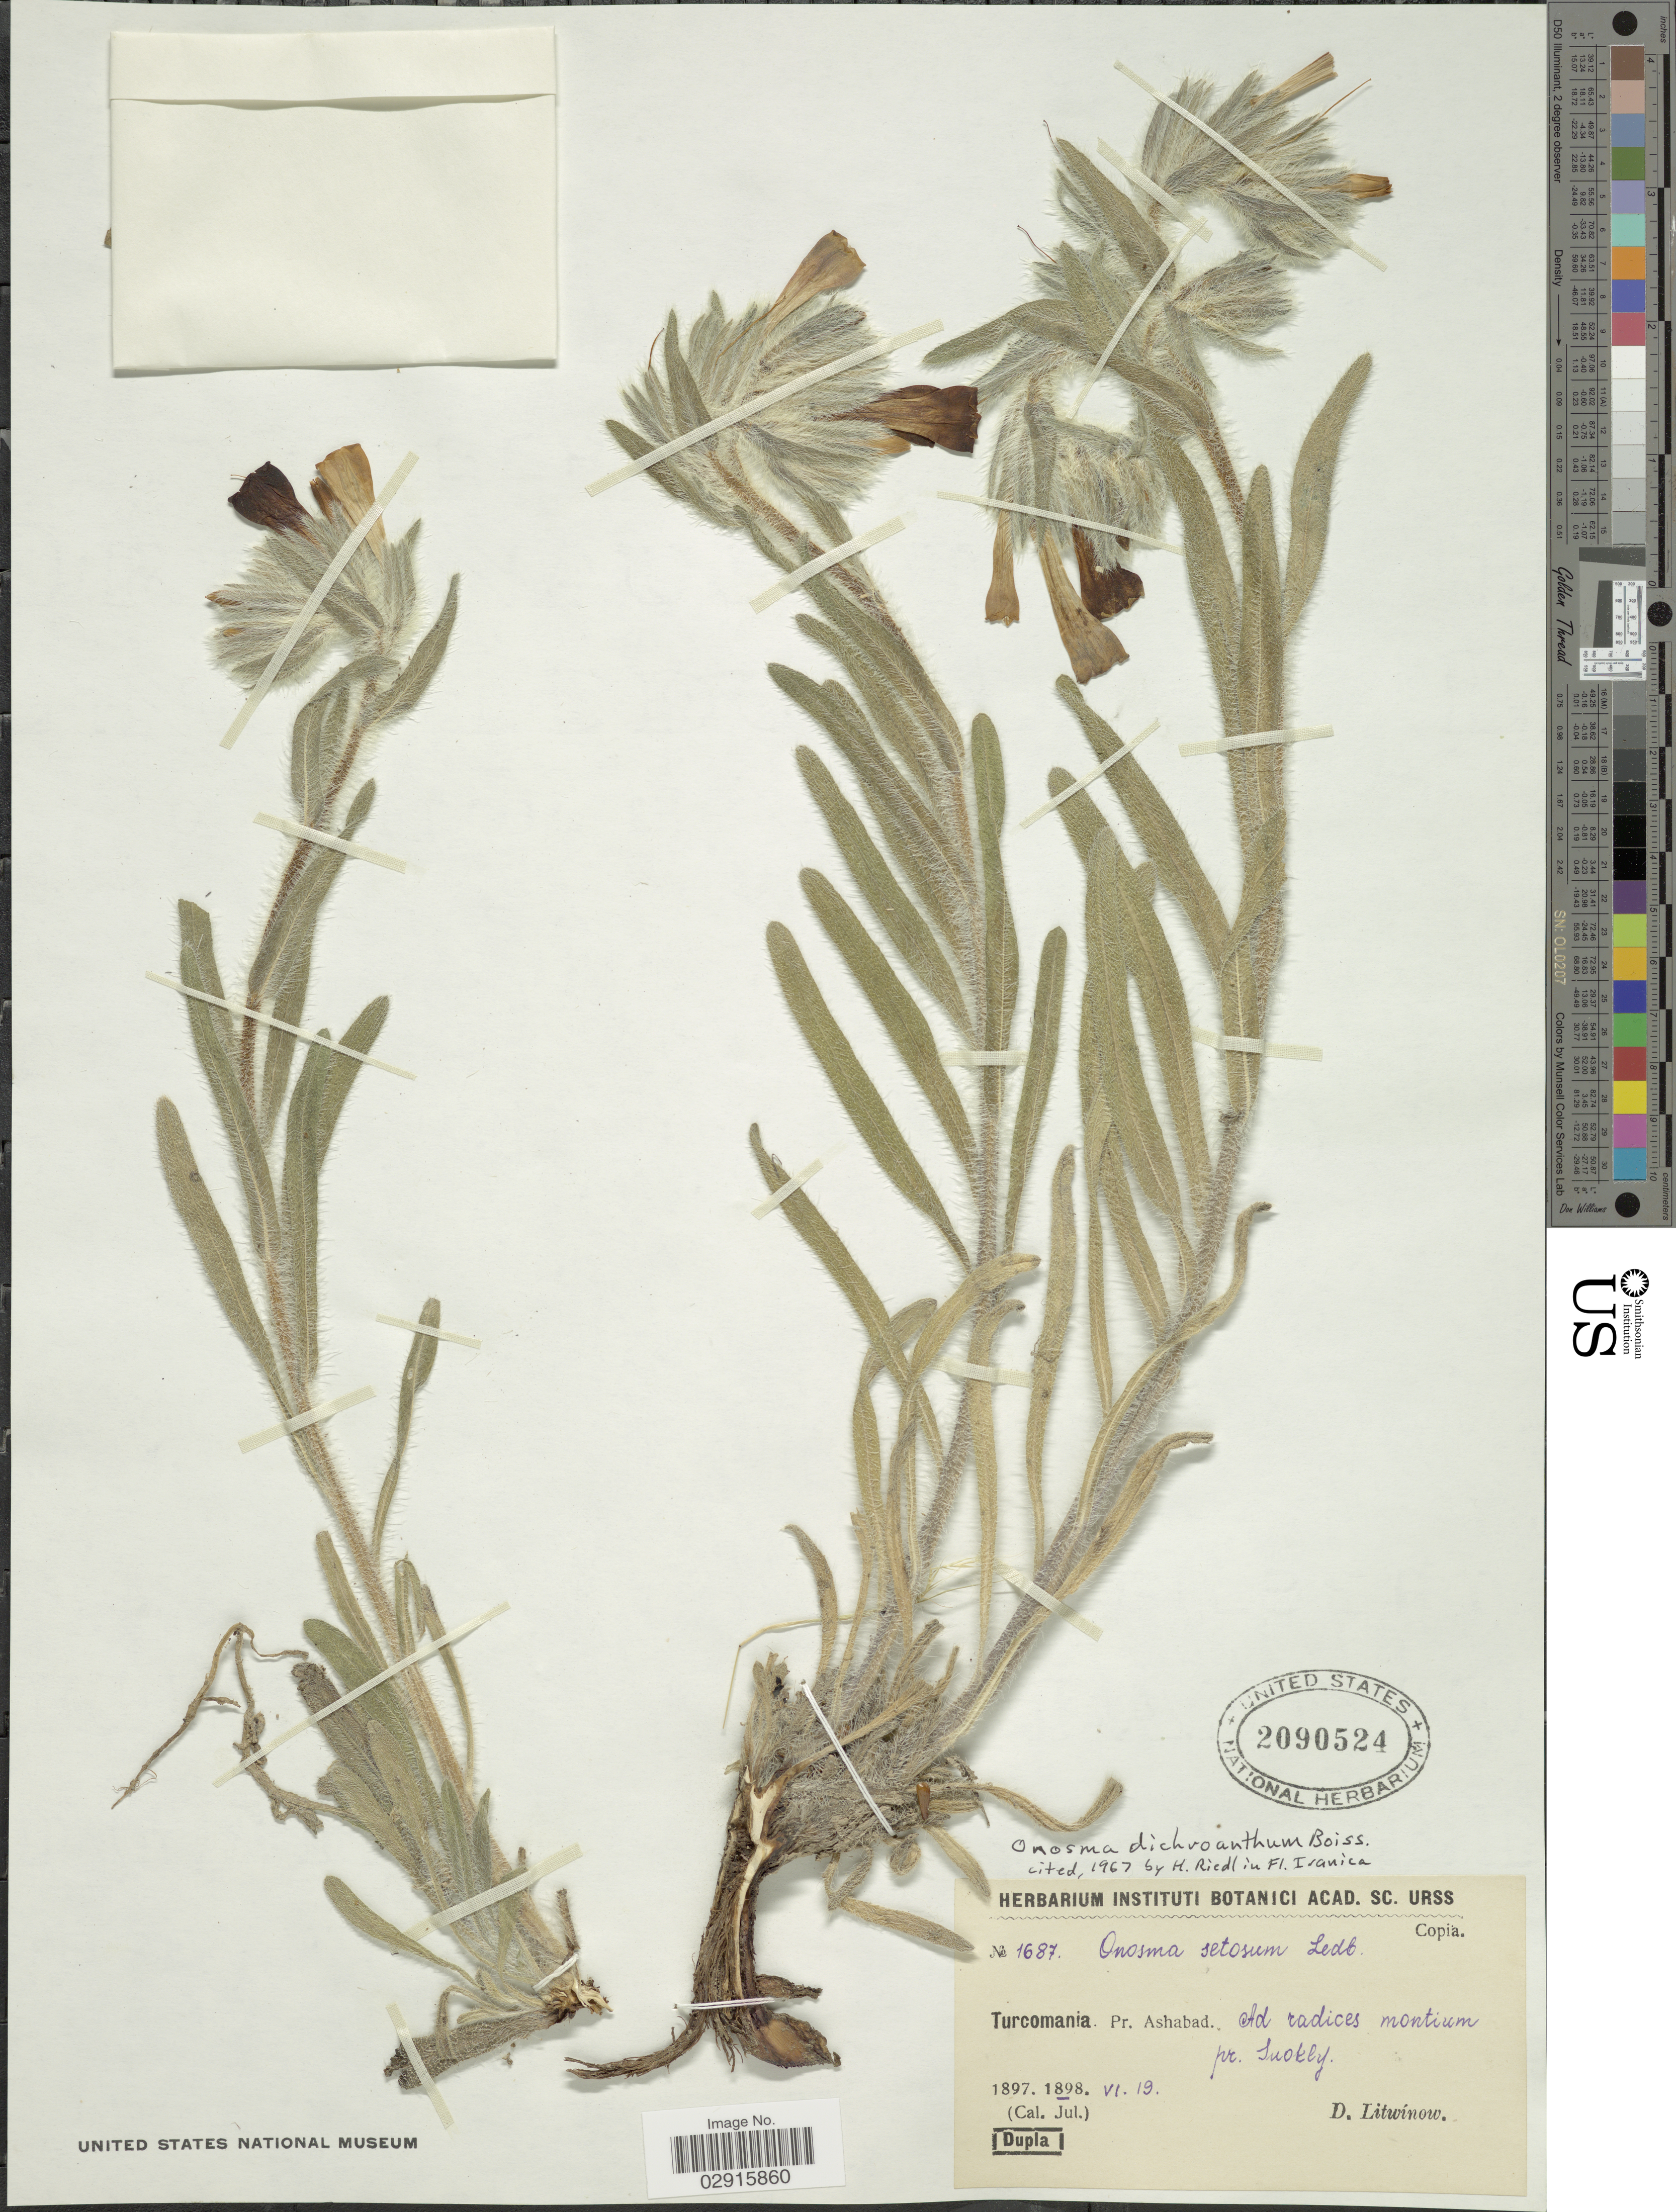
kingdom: Plantae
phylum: Tracheophyta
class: Magnoliopsida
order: Boraginales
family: Boraginaceae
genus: Onosma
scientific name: Onosma dichroantha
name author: Boiss.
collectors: D. Litwinow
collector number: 1687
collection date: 1898-06-19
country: Turkmenistan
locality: Turcomania, Pr. Ashabad, Ad radices montium pr. Suokly [interpreted].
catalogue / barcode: US 2090524